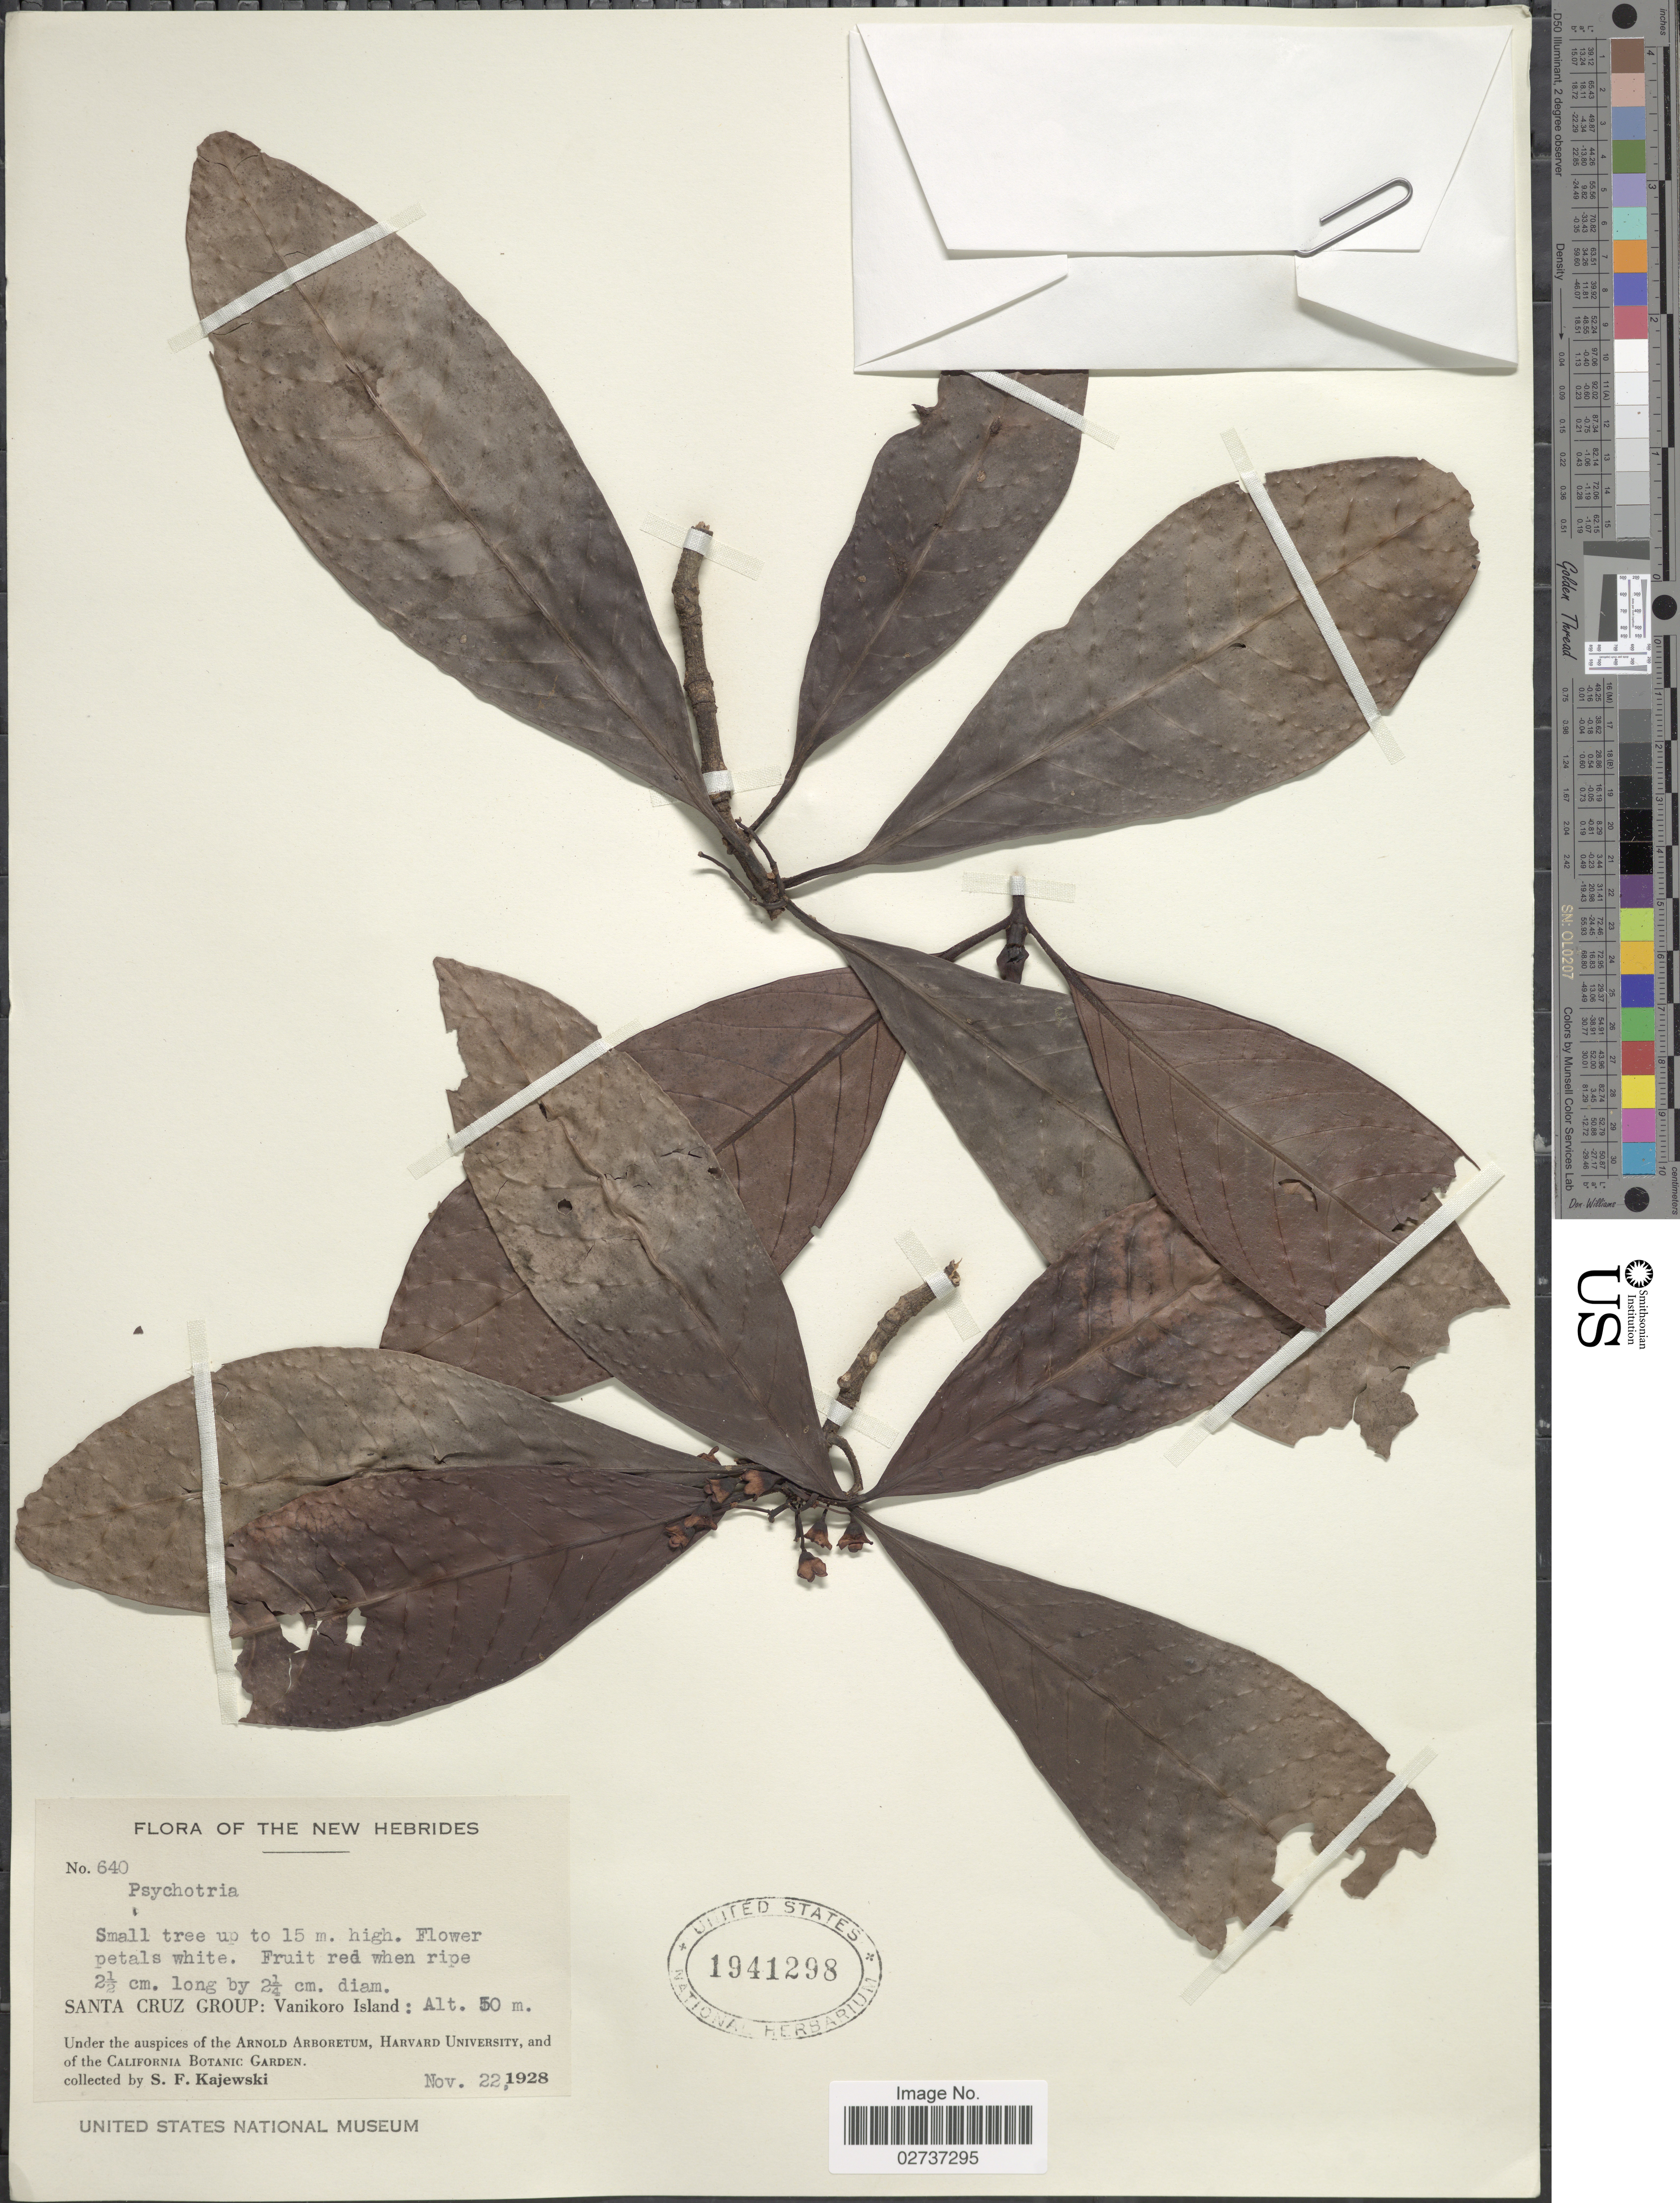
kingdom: Plantae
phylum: Tracheophyta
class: Magnoliopsida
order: Gentianales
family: Rubiaceae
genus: Psychotria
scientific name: Psychotria sp.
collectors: S. Kajewski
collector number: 640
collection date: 1928-11-22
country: Solomon Islands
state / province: Santa Cruz Is.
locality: The New Hebrides. Santa Cruz Group: Vanikoro Island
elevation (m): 50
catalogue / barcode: US 1941298